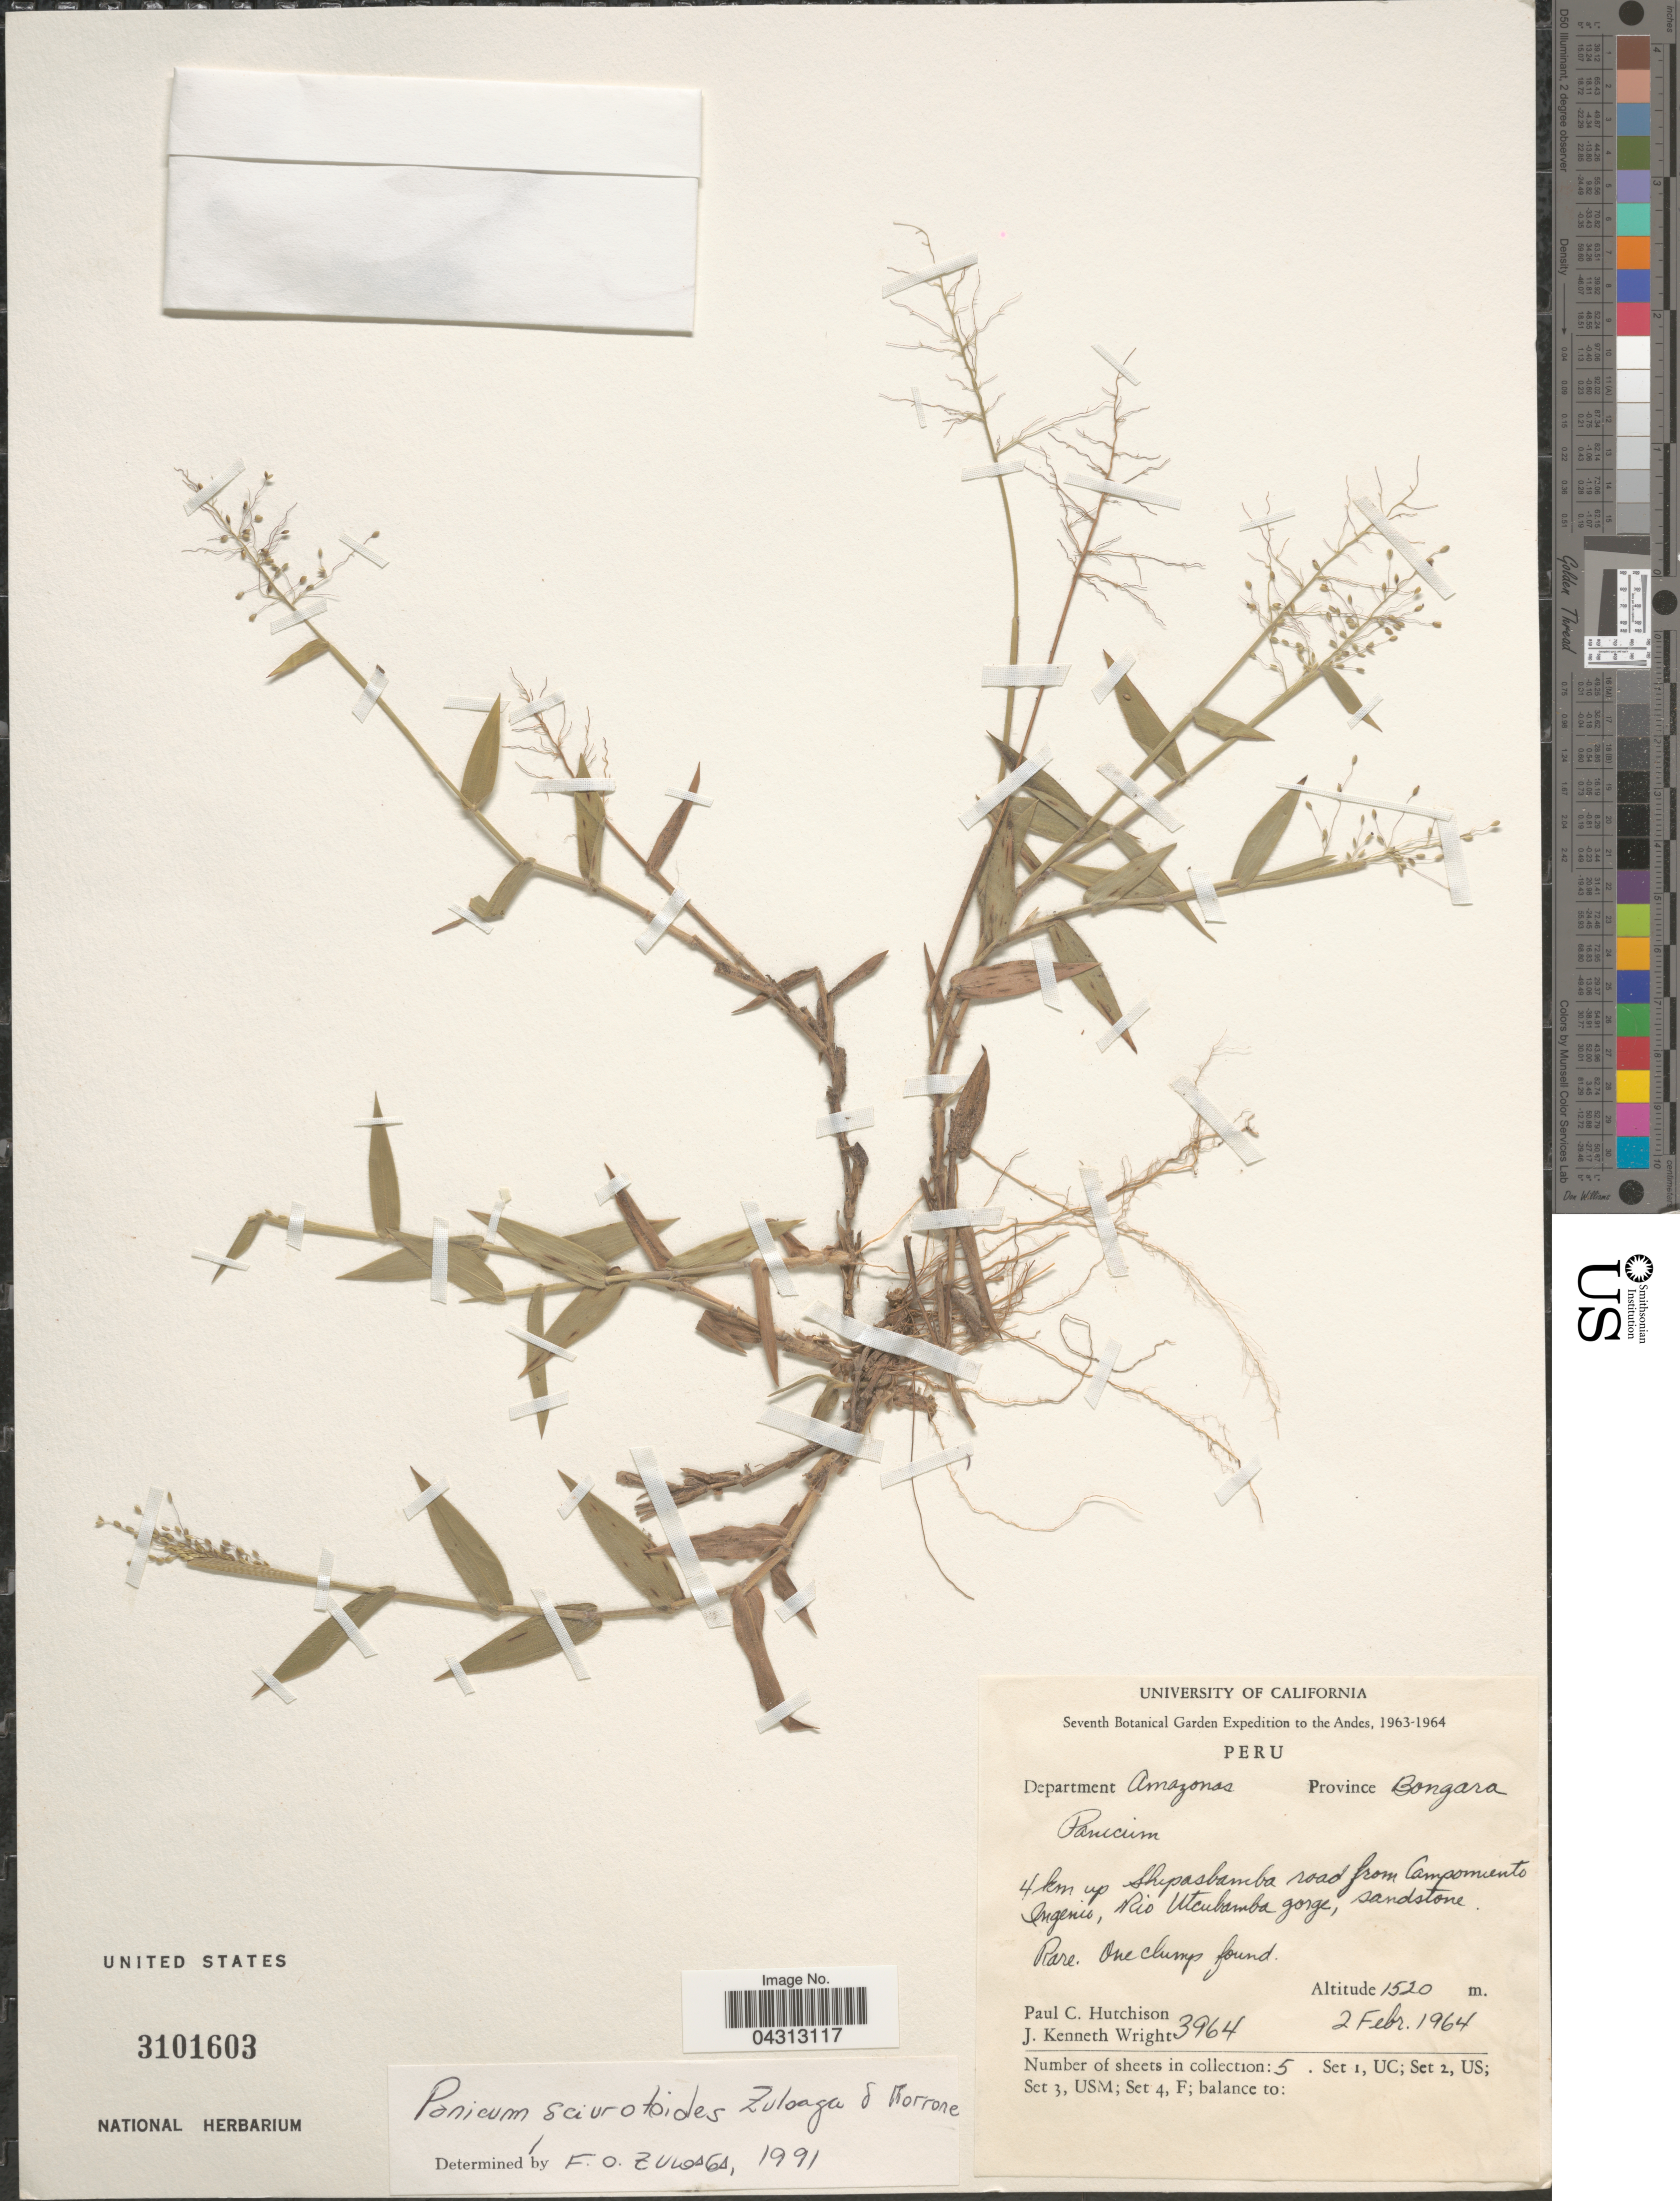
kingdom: Plantae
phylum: Tracheophyta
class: Liliopsida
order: Poales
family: Poaceae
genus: Dichanthelium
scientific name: Dichanthelium sciurotoides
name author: (Zuloaga & Morrone) Davidse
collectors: P. C. Hutchison & J. K. Wright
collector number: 3964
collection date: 1964-02-02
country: Peru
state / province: Amazonas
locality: Department Amazonas. Province Bongara. 4 km up Shipasbamba road from Campomiento Ingenio, Rio Utcubamba gorge.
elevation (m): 1520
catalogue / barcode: US 3101603